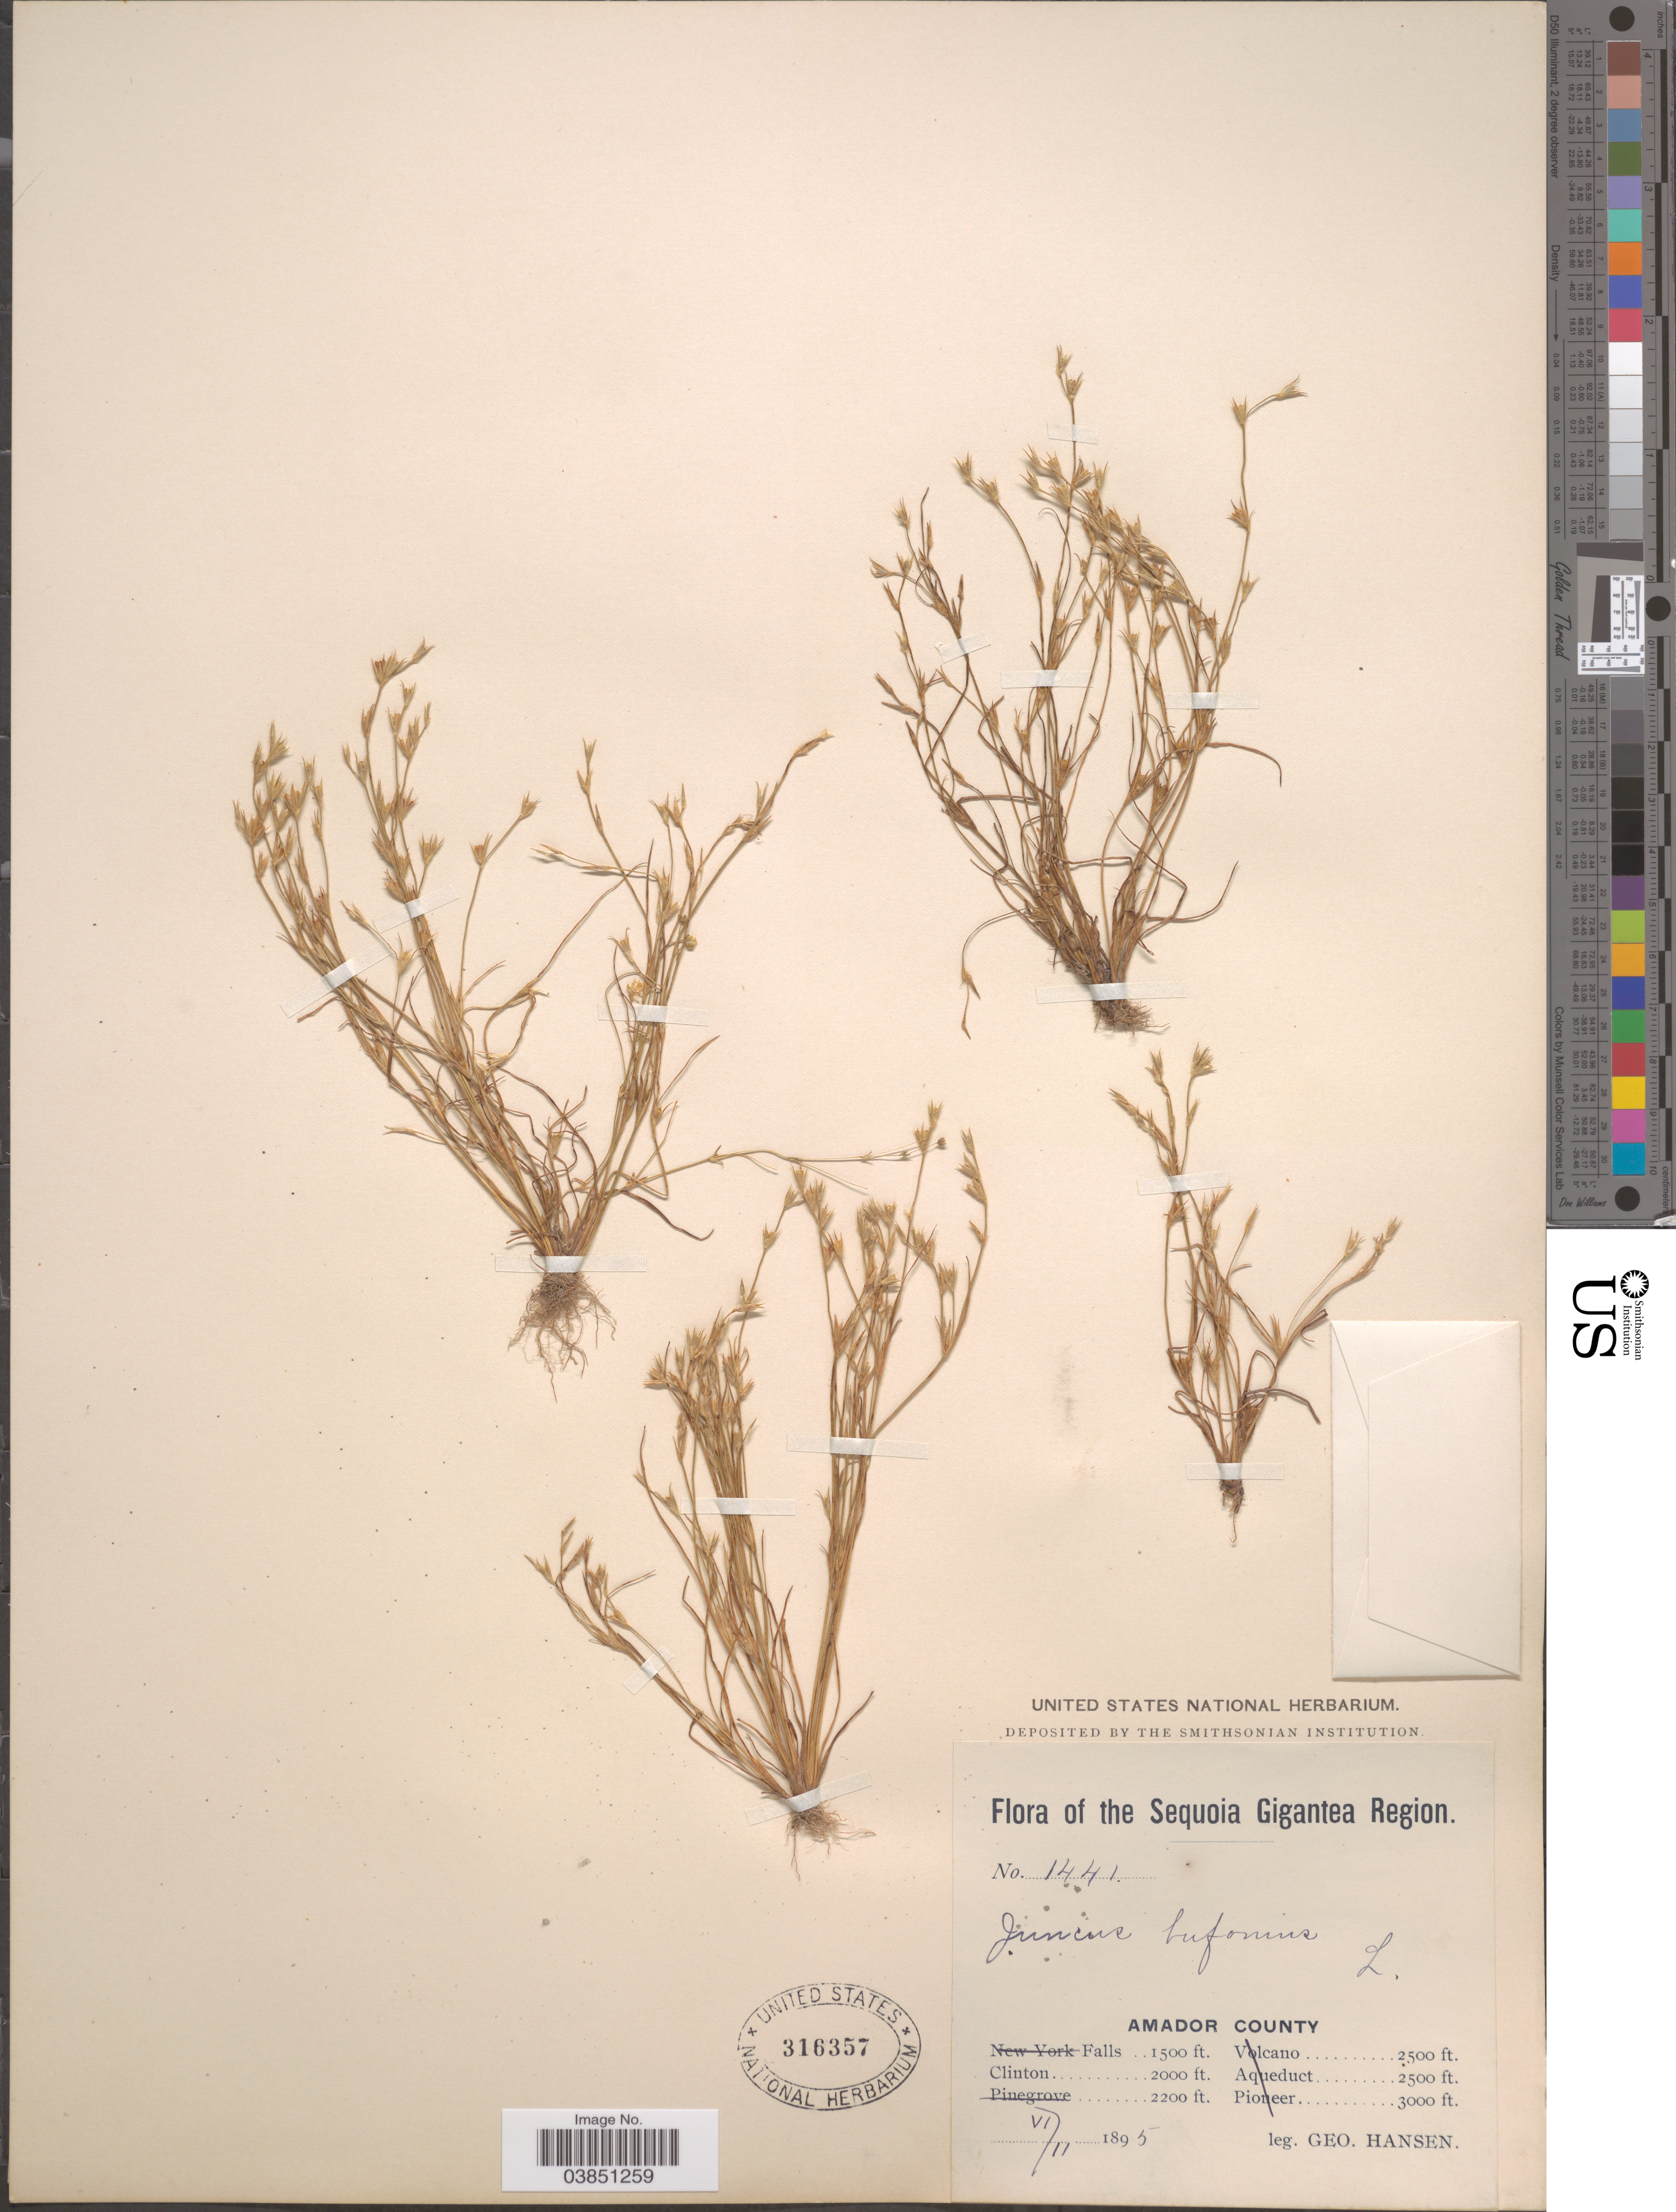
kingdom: Plantae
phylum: Tracheophyta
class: Liliopsida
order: Poales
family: Juncaceae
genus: Juncus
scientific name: Juncus bufonius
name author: L.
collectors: G. Hansen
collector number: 1441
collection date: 1895-06-11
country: United States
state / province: California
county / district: Amador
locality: Sequoia Gigantea Region. Amador County. Clinton.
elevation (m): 610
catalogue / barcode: US 316357